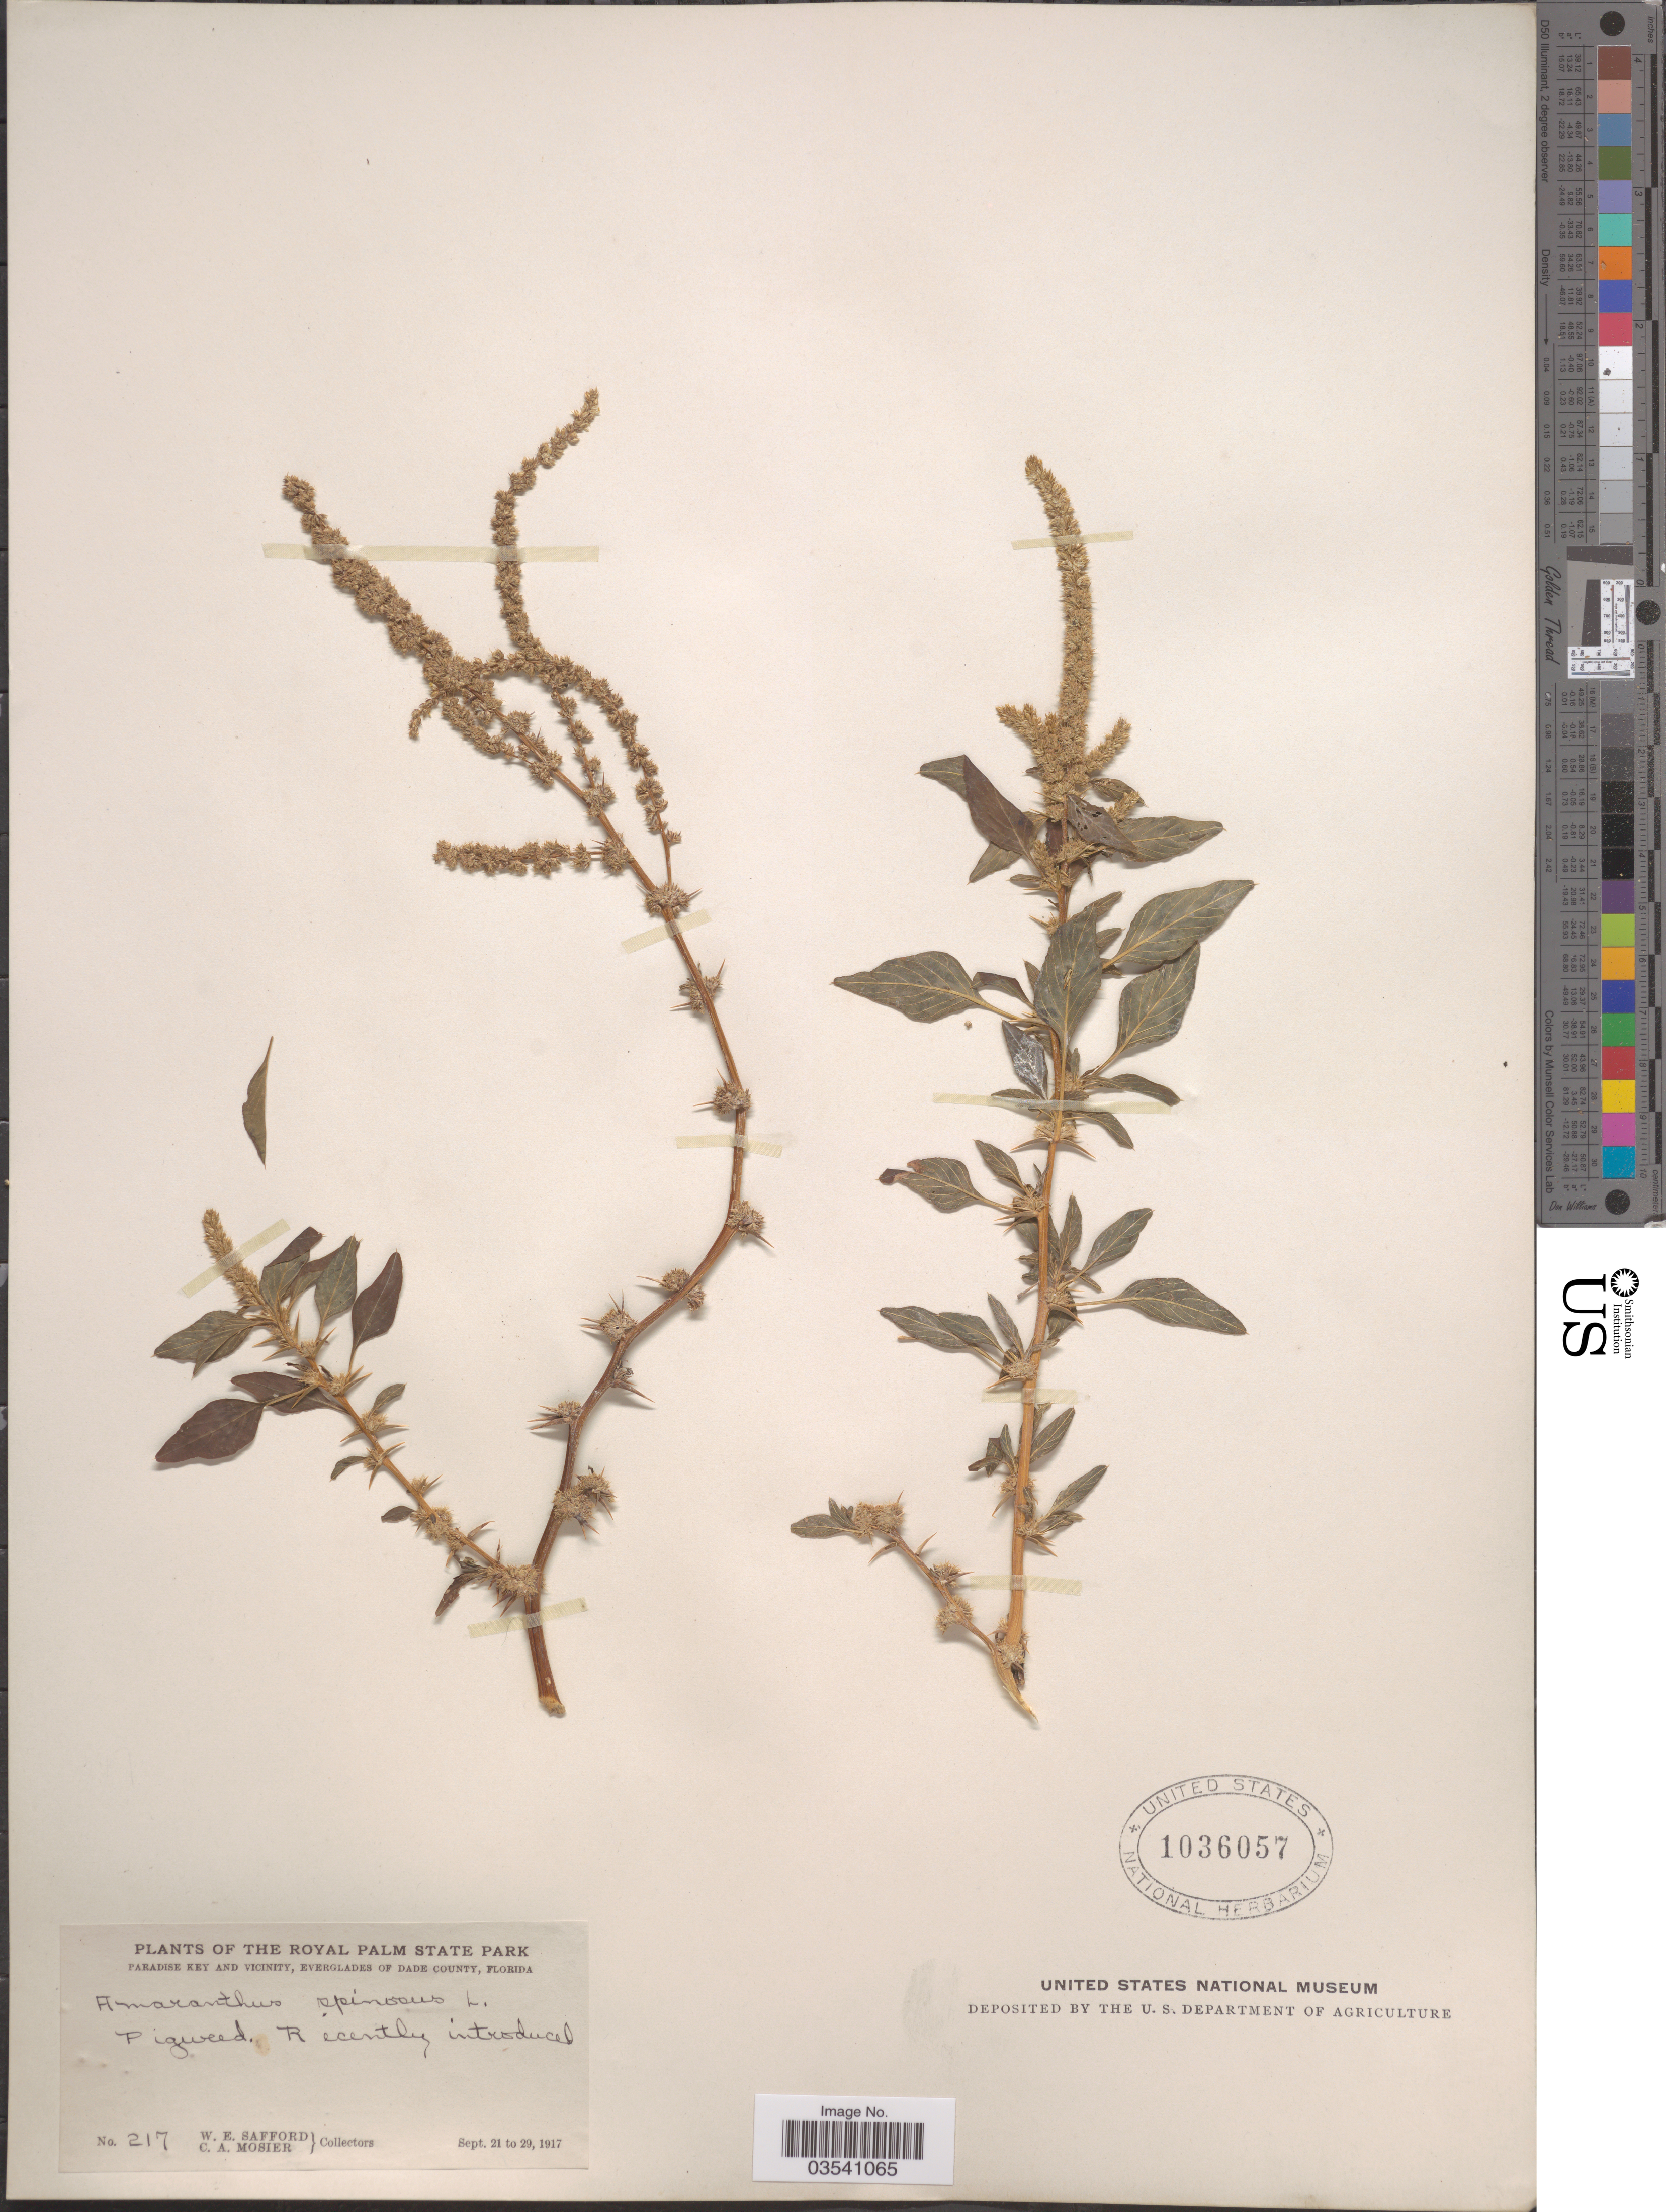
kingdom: Plantae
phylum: Tracheophyta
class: Magnoliopsida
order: Caryophyllales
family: Amaranthaceae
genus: Amaranthus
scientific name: Amaranthus spinosus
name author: L.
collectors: W. E. Safford & C. A. Mosier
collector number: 217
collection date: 1917-09-21/1917-09-29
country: United States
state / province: Florida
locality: Royal Palm State Park. Paradise Key and vicinity, Everglades of Dade County.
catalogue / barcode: US 1036057